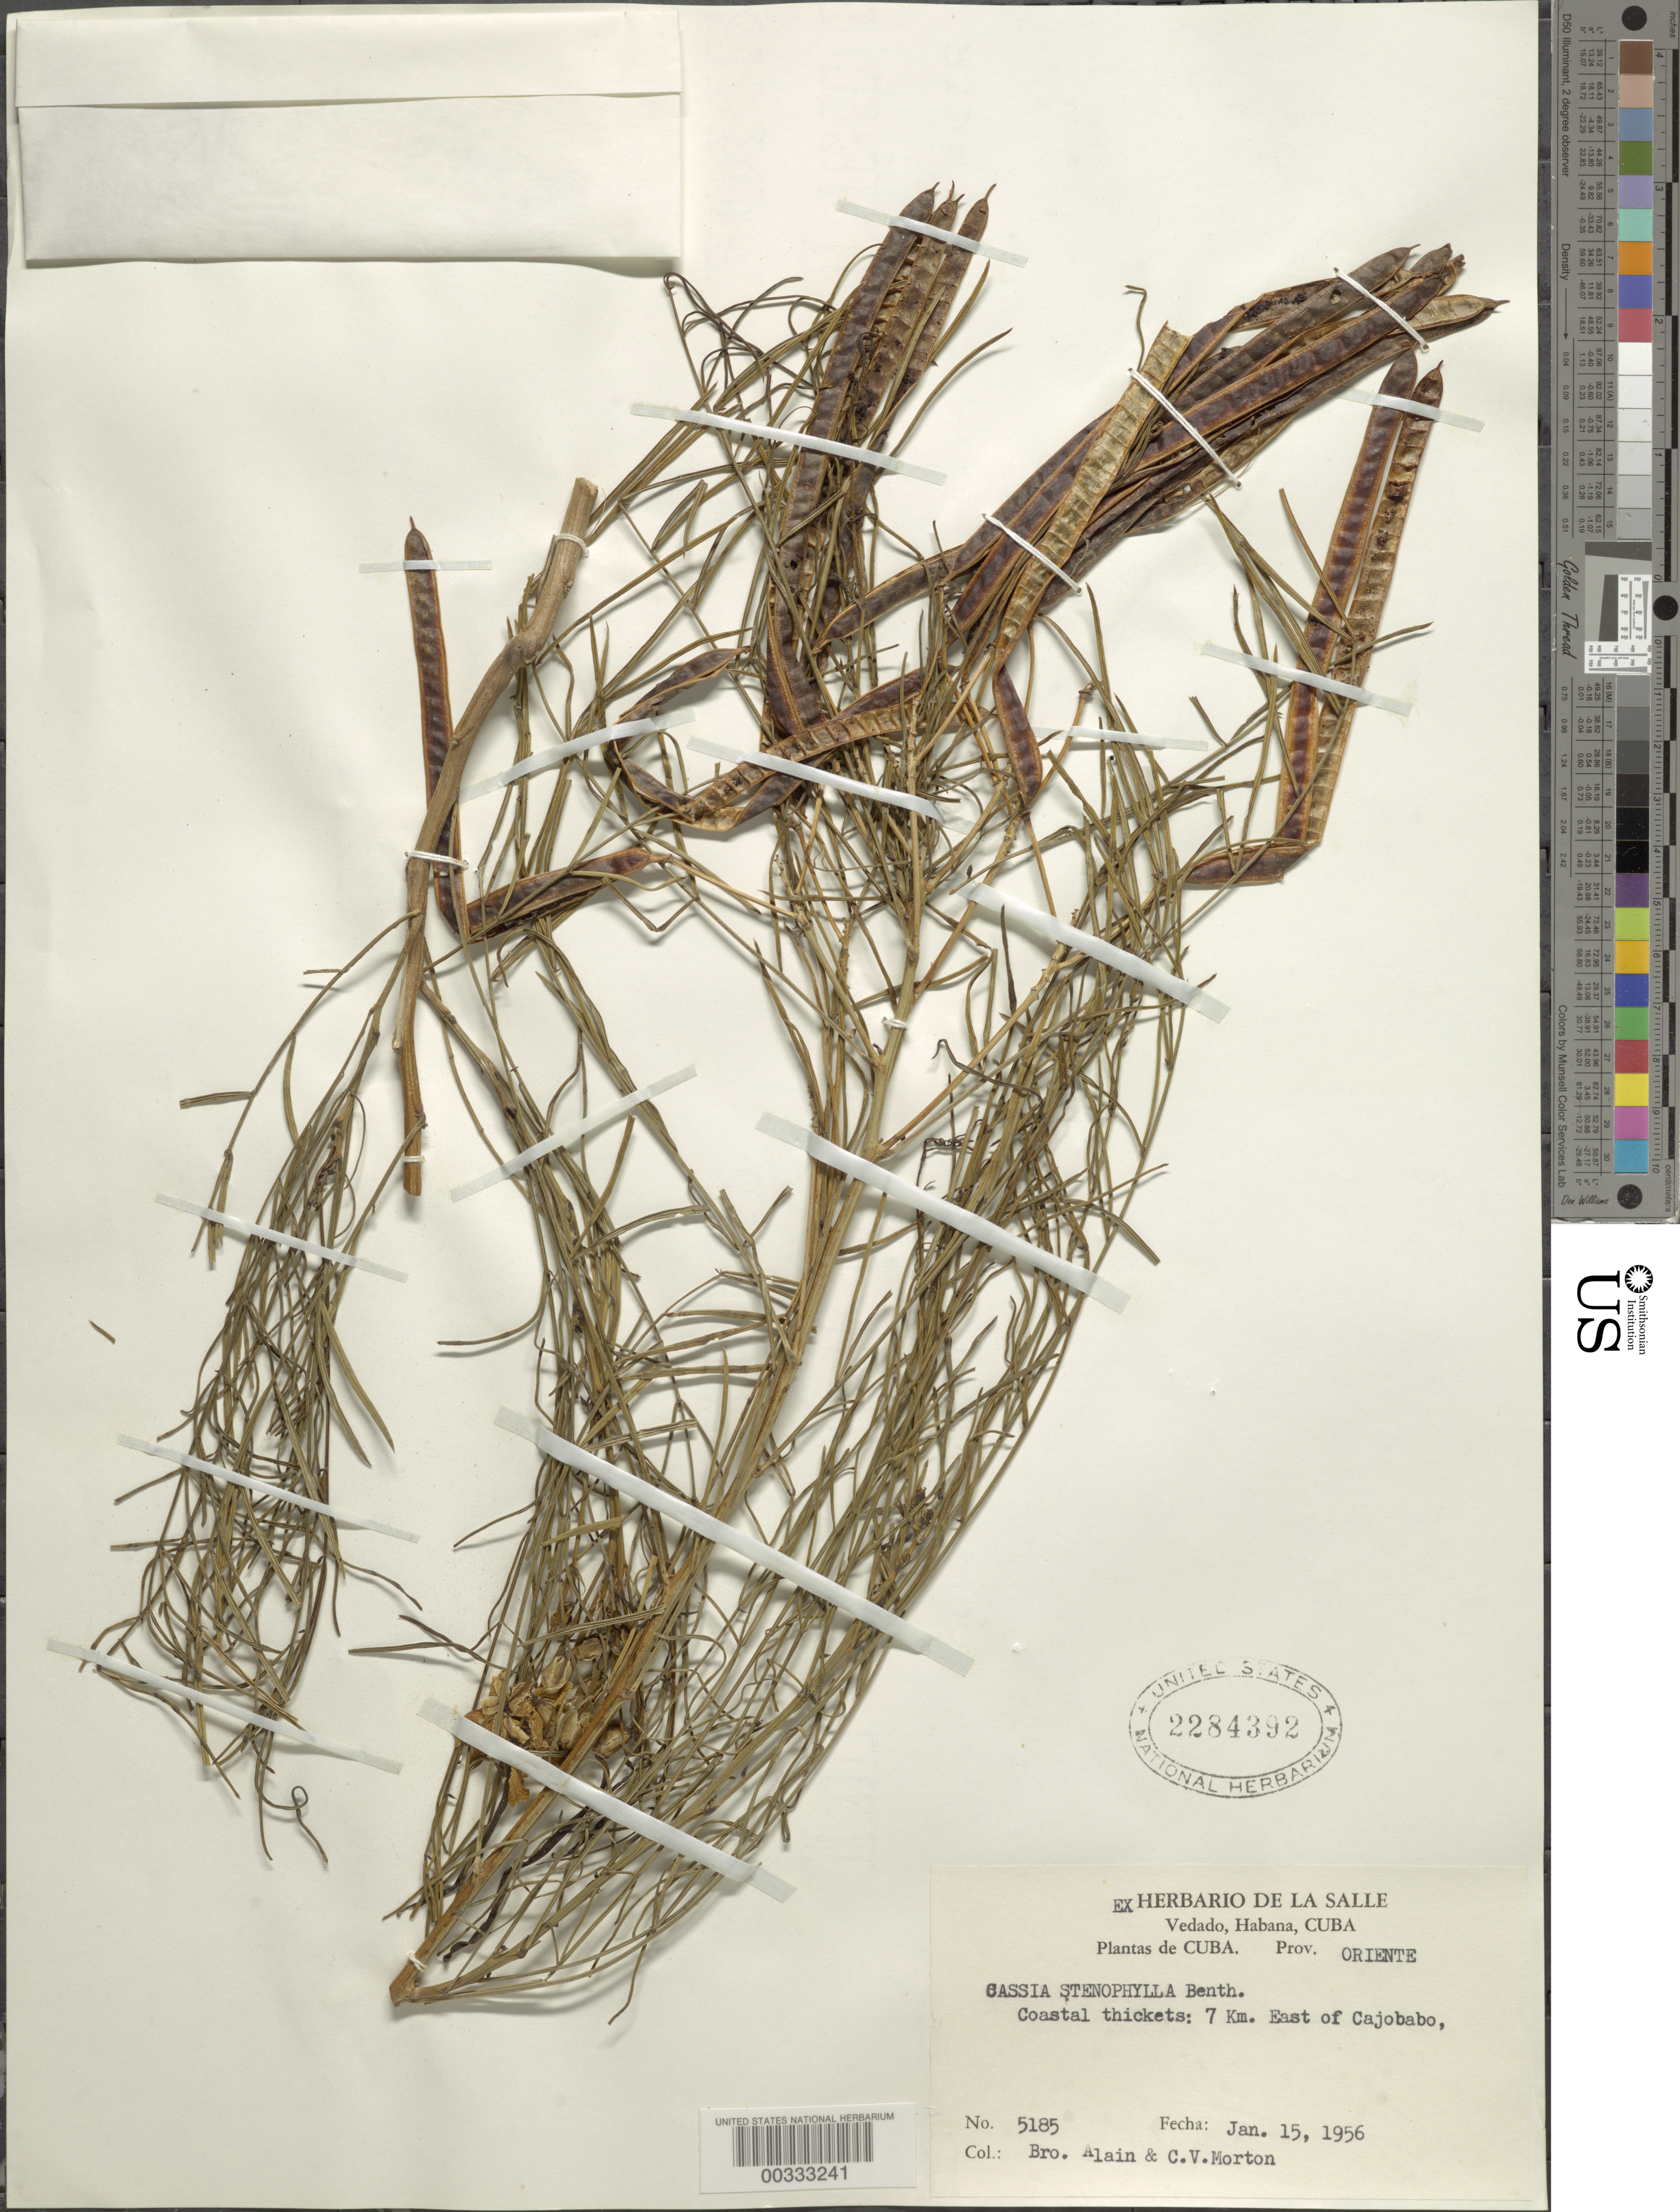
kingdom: Plantae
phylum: Tracheophyta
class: Magnoliopsida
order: Fabales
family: Fabaceae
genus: Senna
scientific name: Senna stenophylla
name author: (Benth.) H.S. Irwin & Barneby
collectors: A. H. Liogier & C. V. Morton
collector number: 5185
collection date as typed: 15 Jan 1956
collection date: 1956-01-15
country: Cuba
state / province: Oriente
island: Greater Antilles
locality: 7 km E of Cajobabo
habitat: Coastal thickets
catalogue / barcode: US 2284392